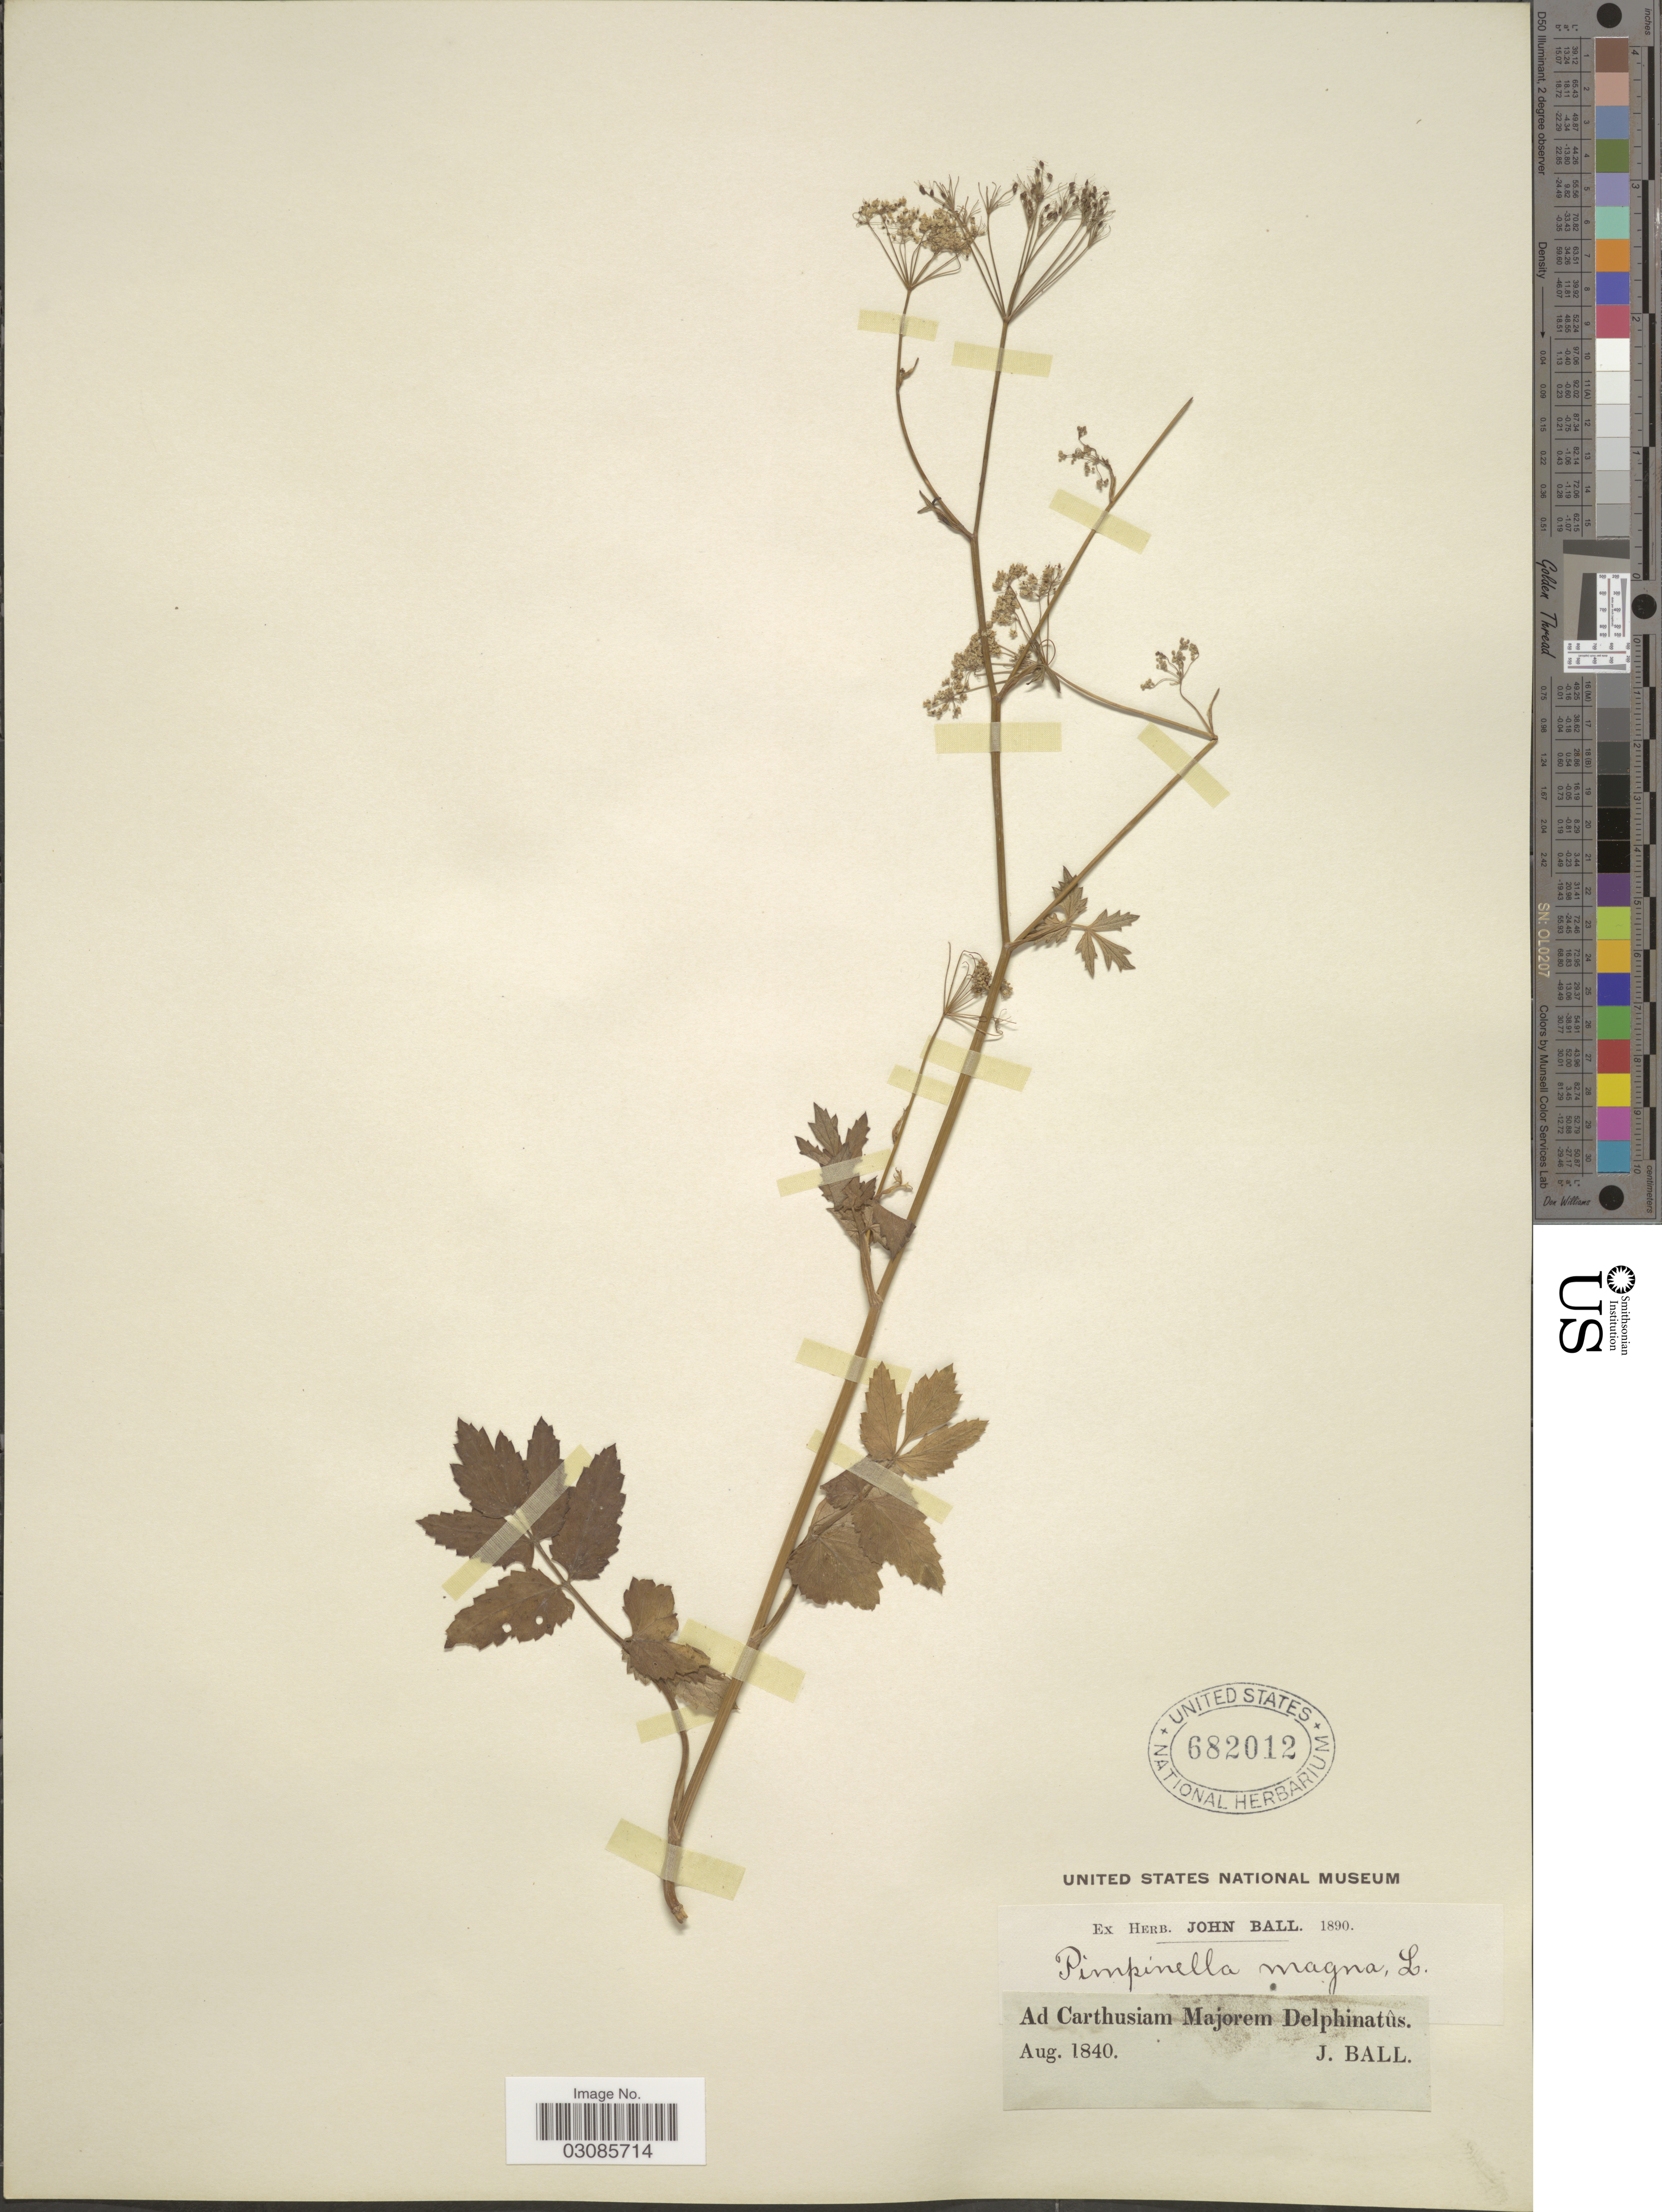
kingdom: Plantae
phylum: Tracheophyta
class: Magnoliopsida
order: Apiales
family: Apiaceae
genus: Pimpinella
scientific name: Pimpinella magna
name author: L.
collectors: J. Ball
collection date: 1840-08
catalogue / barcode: US 682012